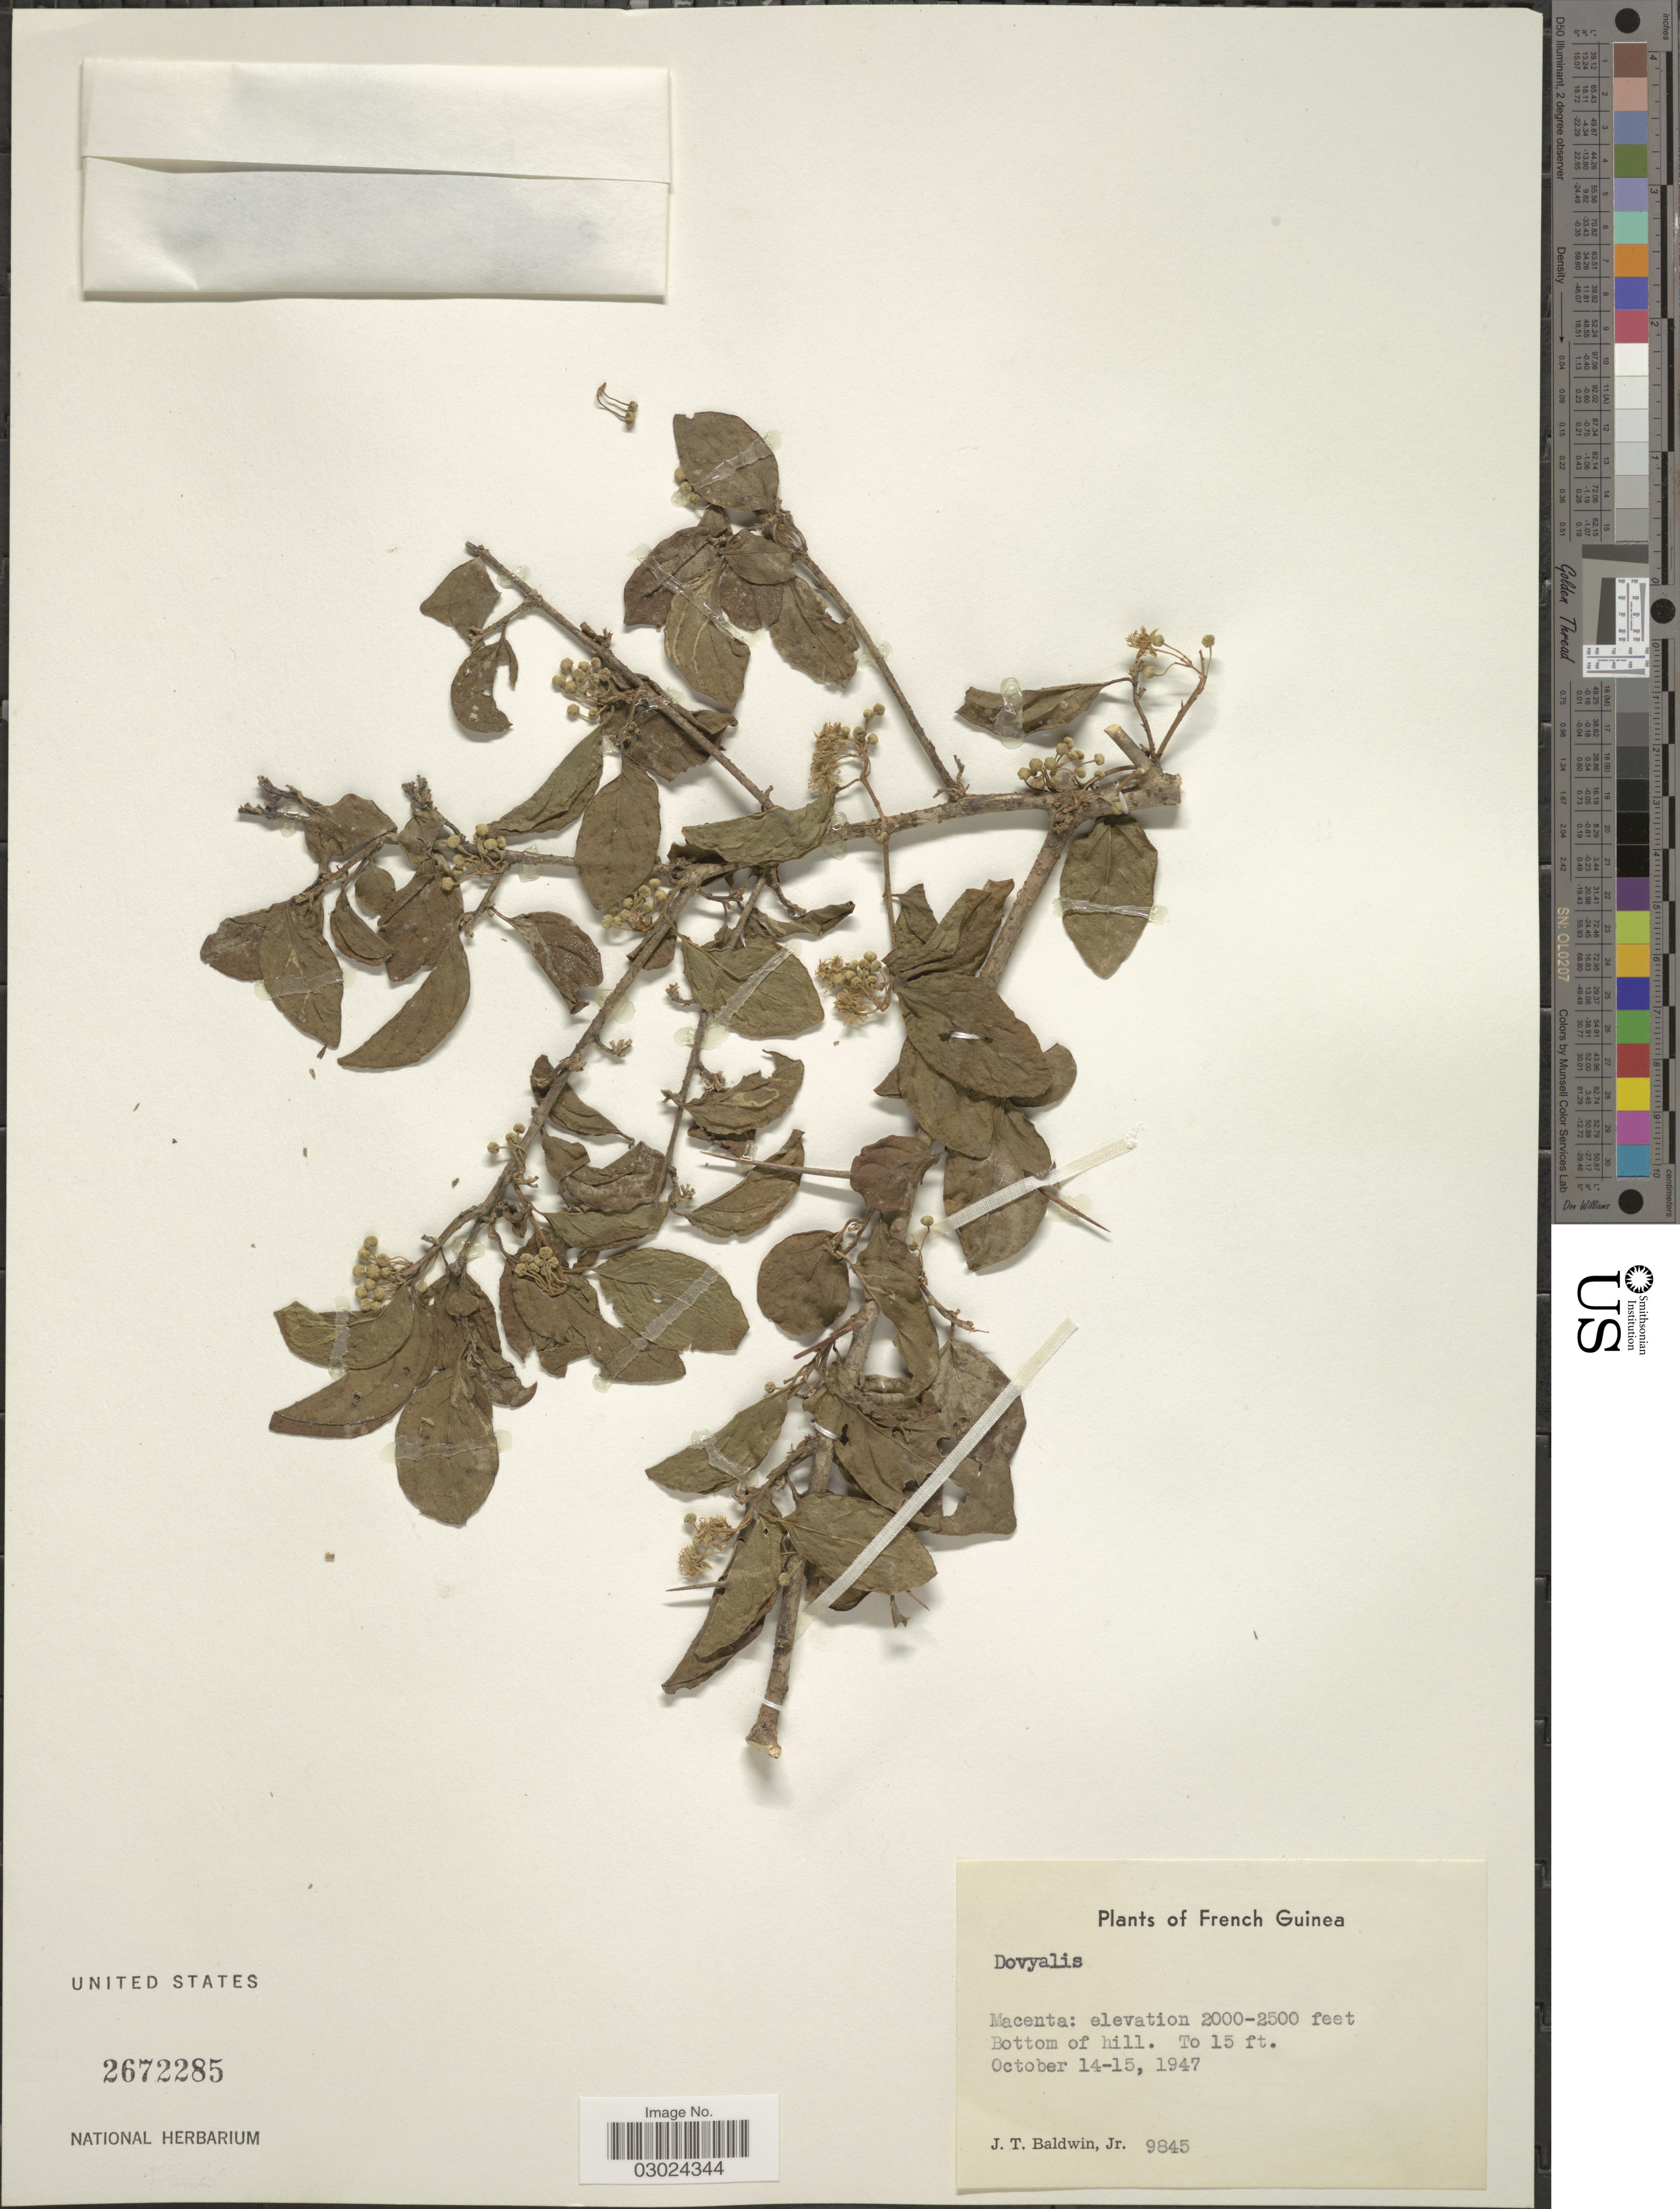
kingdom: Plantae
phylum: Tracheophyta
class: Magnoliopsida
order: Malpighiales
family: Salicaceae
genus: Dovyalis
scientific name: Dovyalis sp.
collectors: J. T. Baldwin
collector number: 9845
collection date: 1947-10-14/1947-10-15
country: French Guiana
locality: Macenta. Bottom of hill.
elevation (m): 610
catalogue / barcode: US 2672285